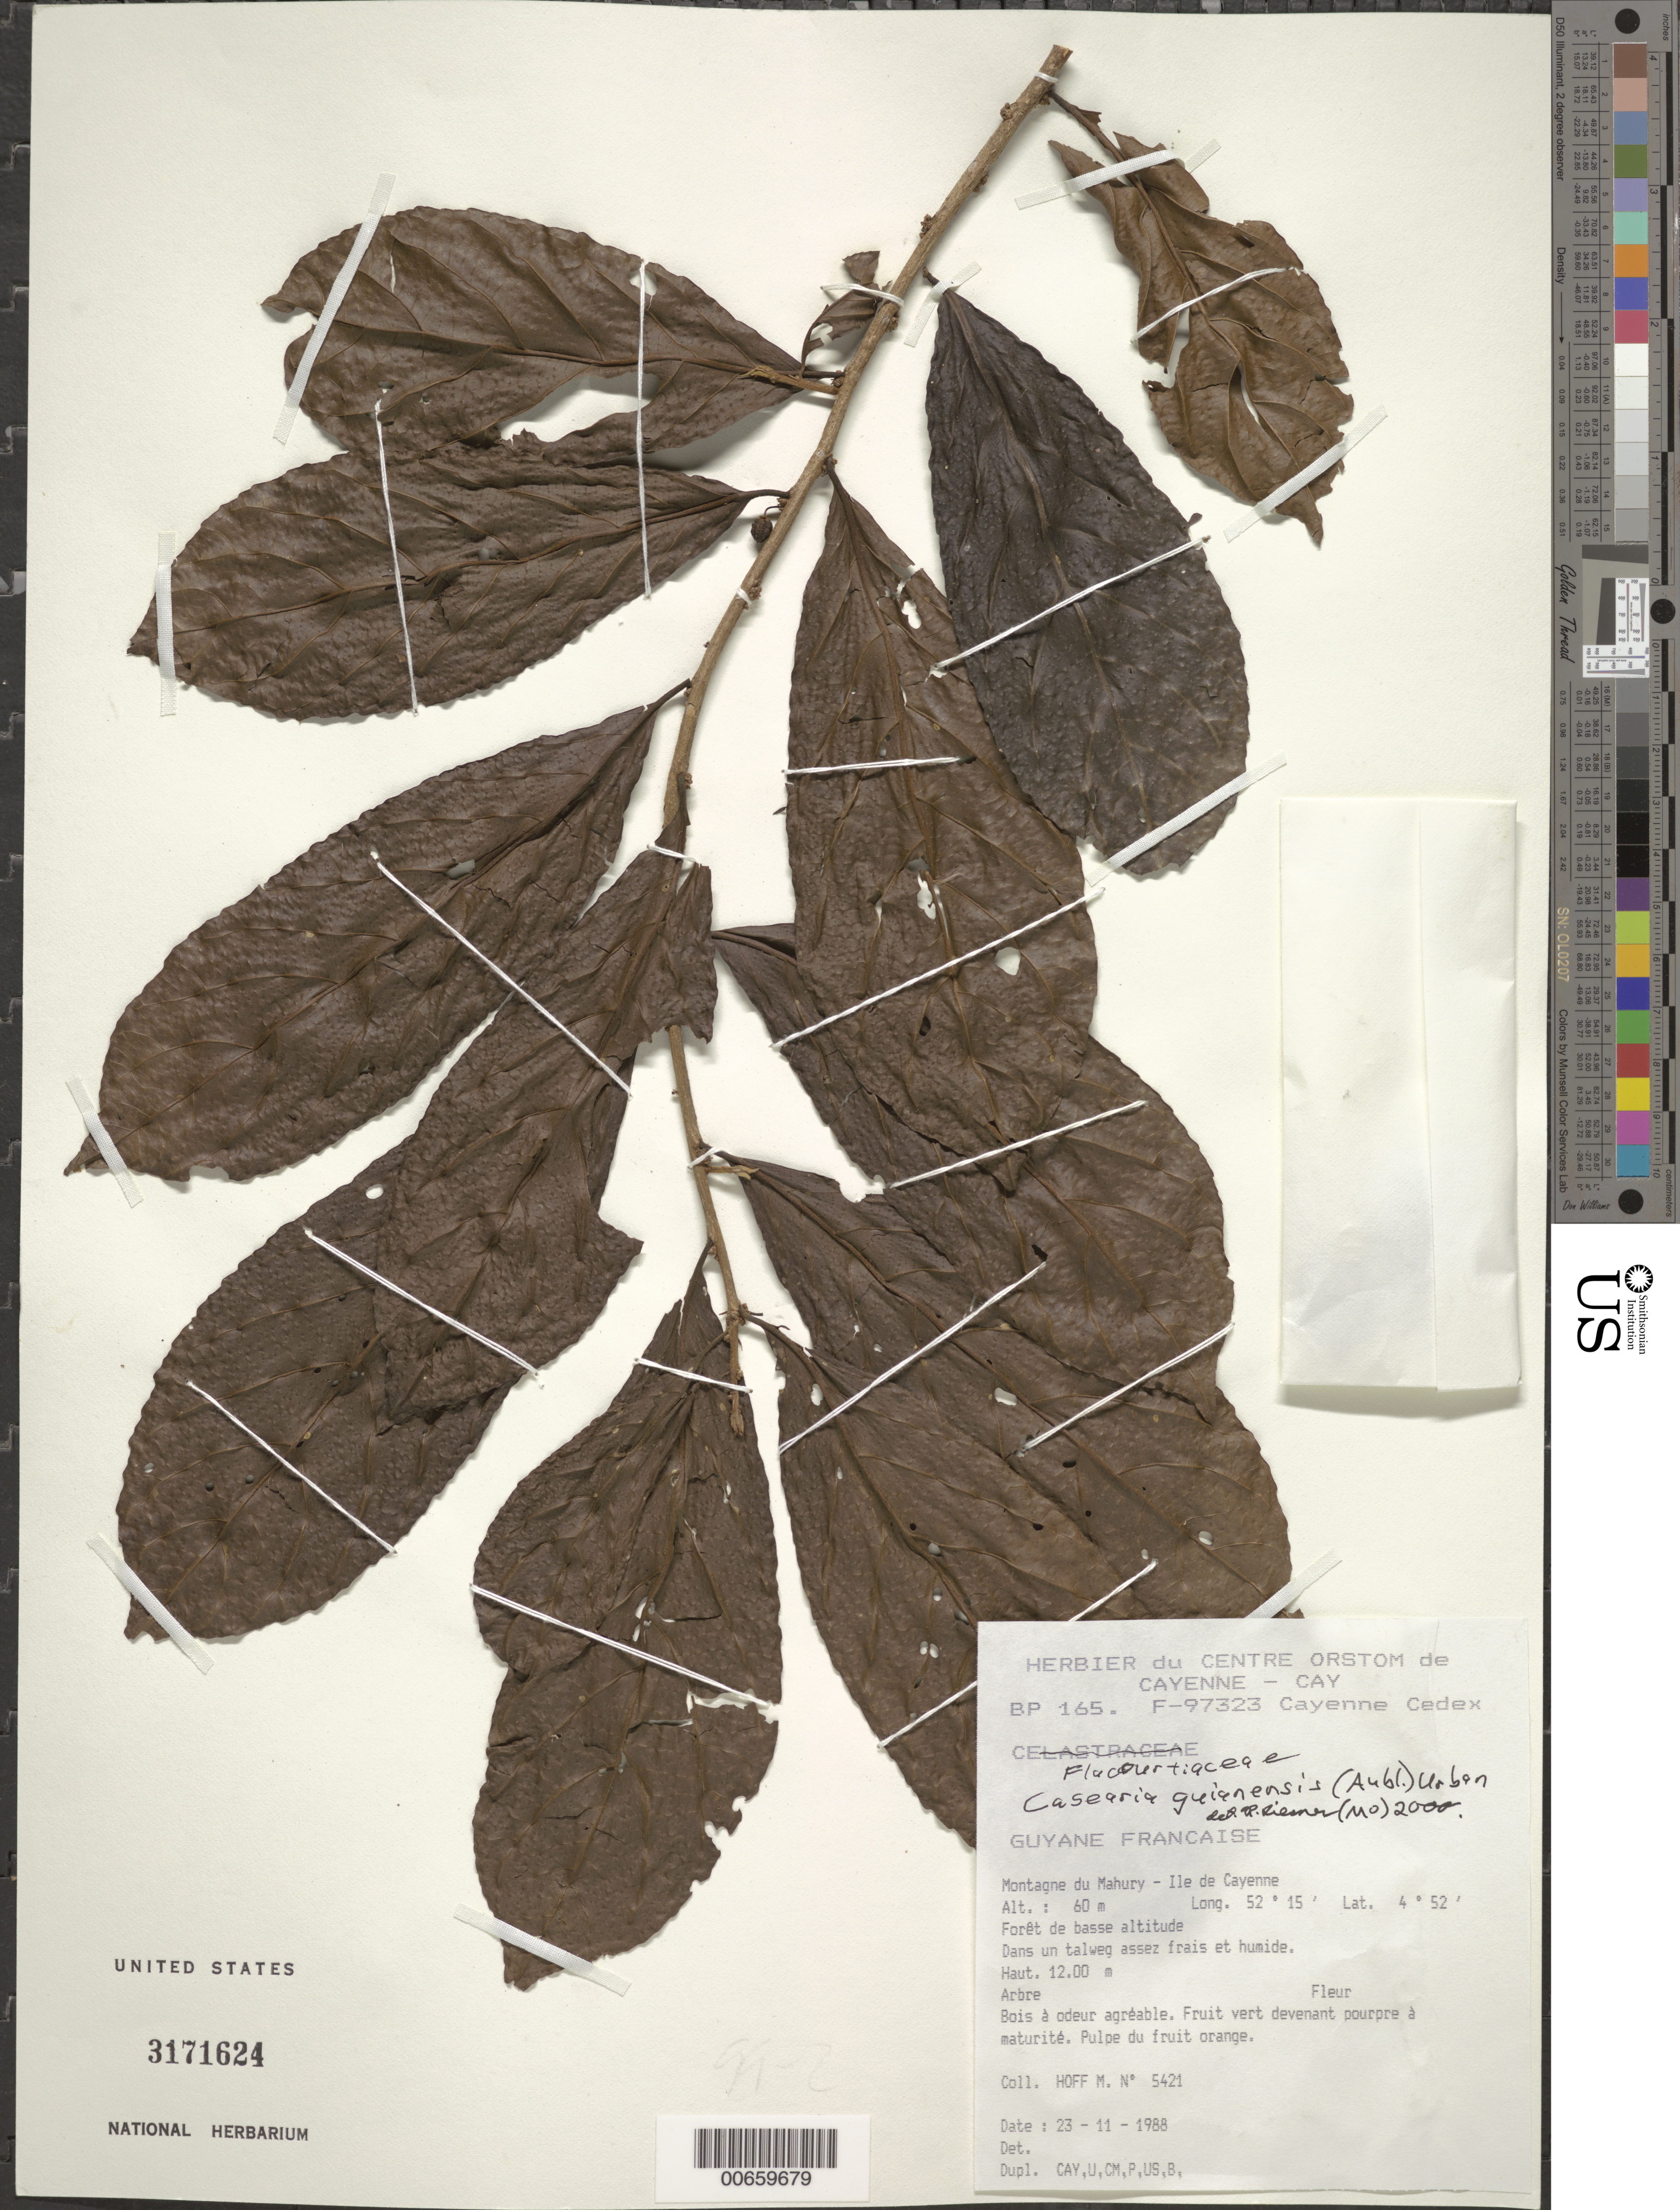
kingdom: Plantae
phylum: Tracheophyta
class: Magnoliopsida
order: Malpighiales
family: Salicaceae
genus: Casearia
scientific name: Casearia guianensis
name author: (Aubl.) Urb.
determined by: Liesner, R. L.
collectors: M. Hoff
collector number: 5421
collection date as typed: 23-Nov-88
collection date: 1988-11-23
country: French Guiana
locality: Montagne de Mahury, Ile de Cayenne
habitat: Low forest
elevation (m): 60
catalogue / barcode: US 3171624